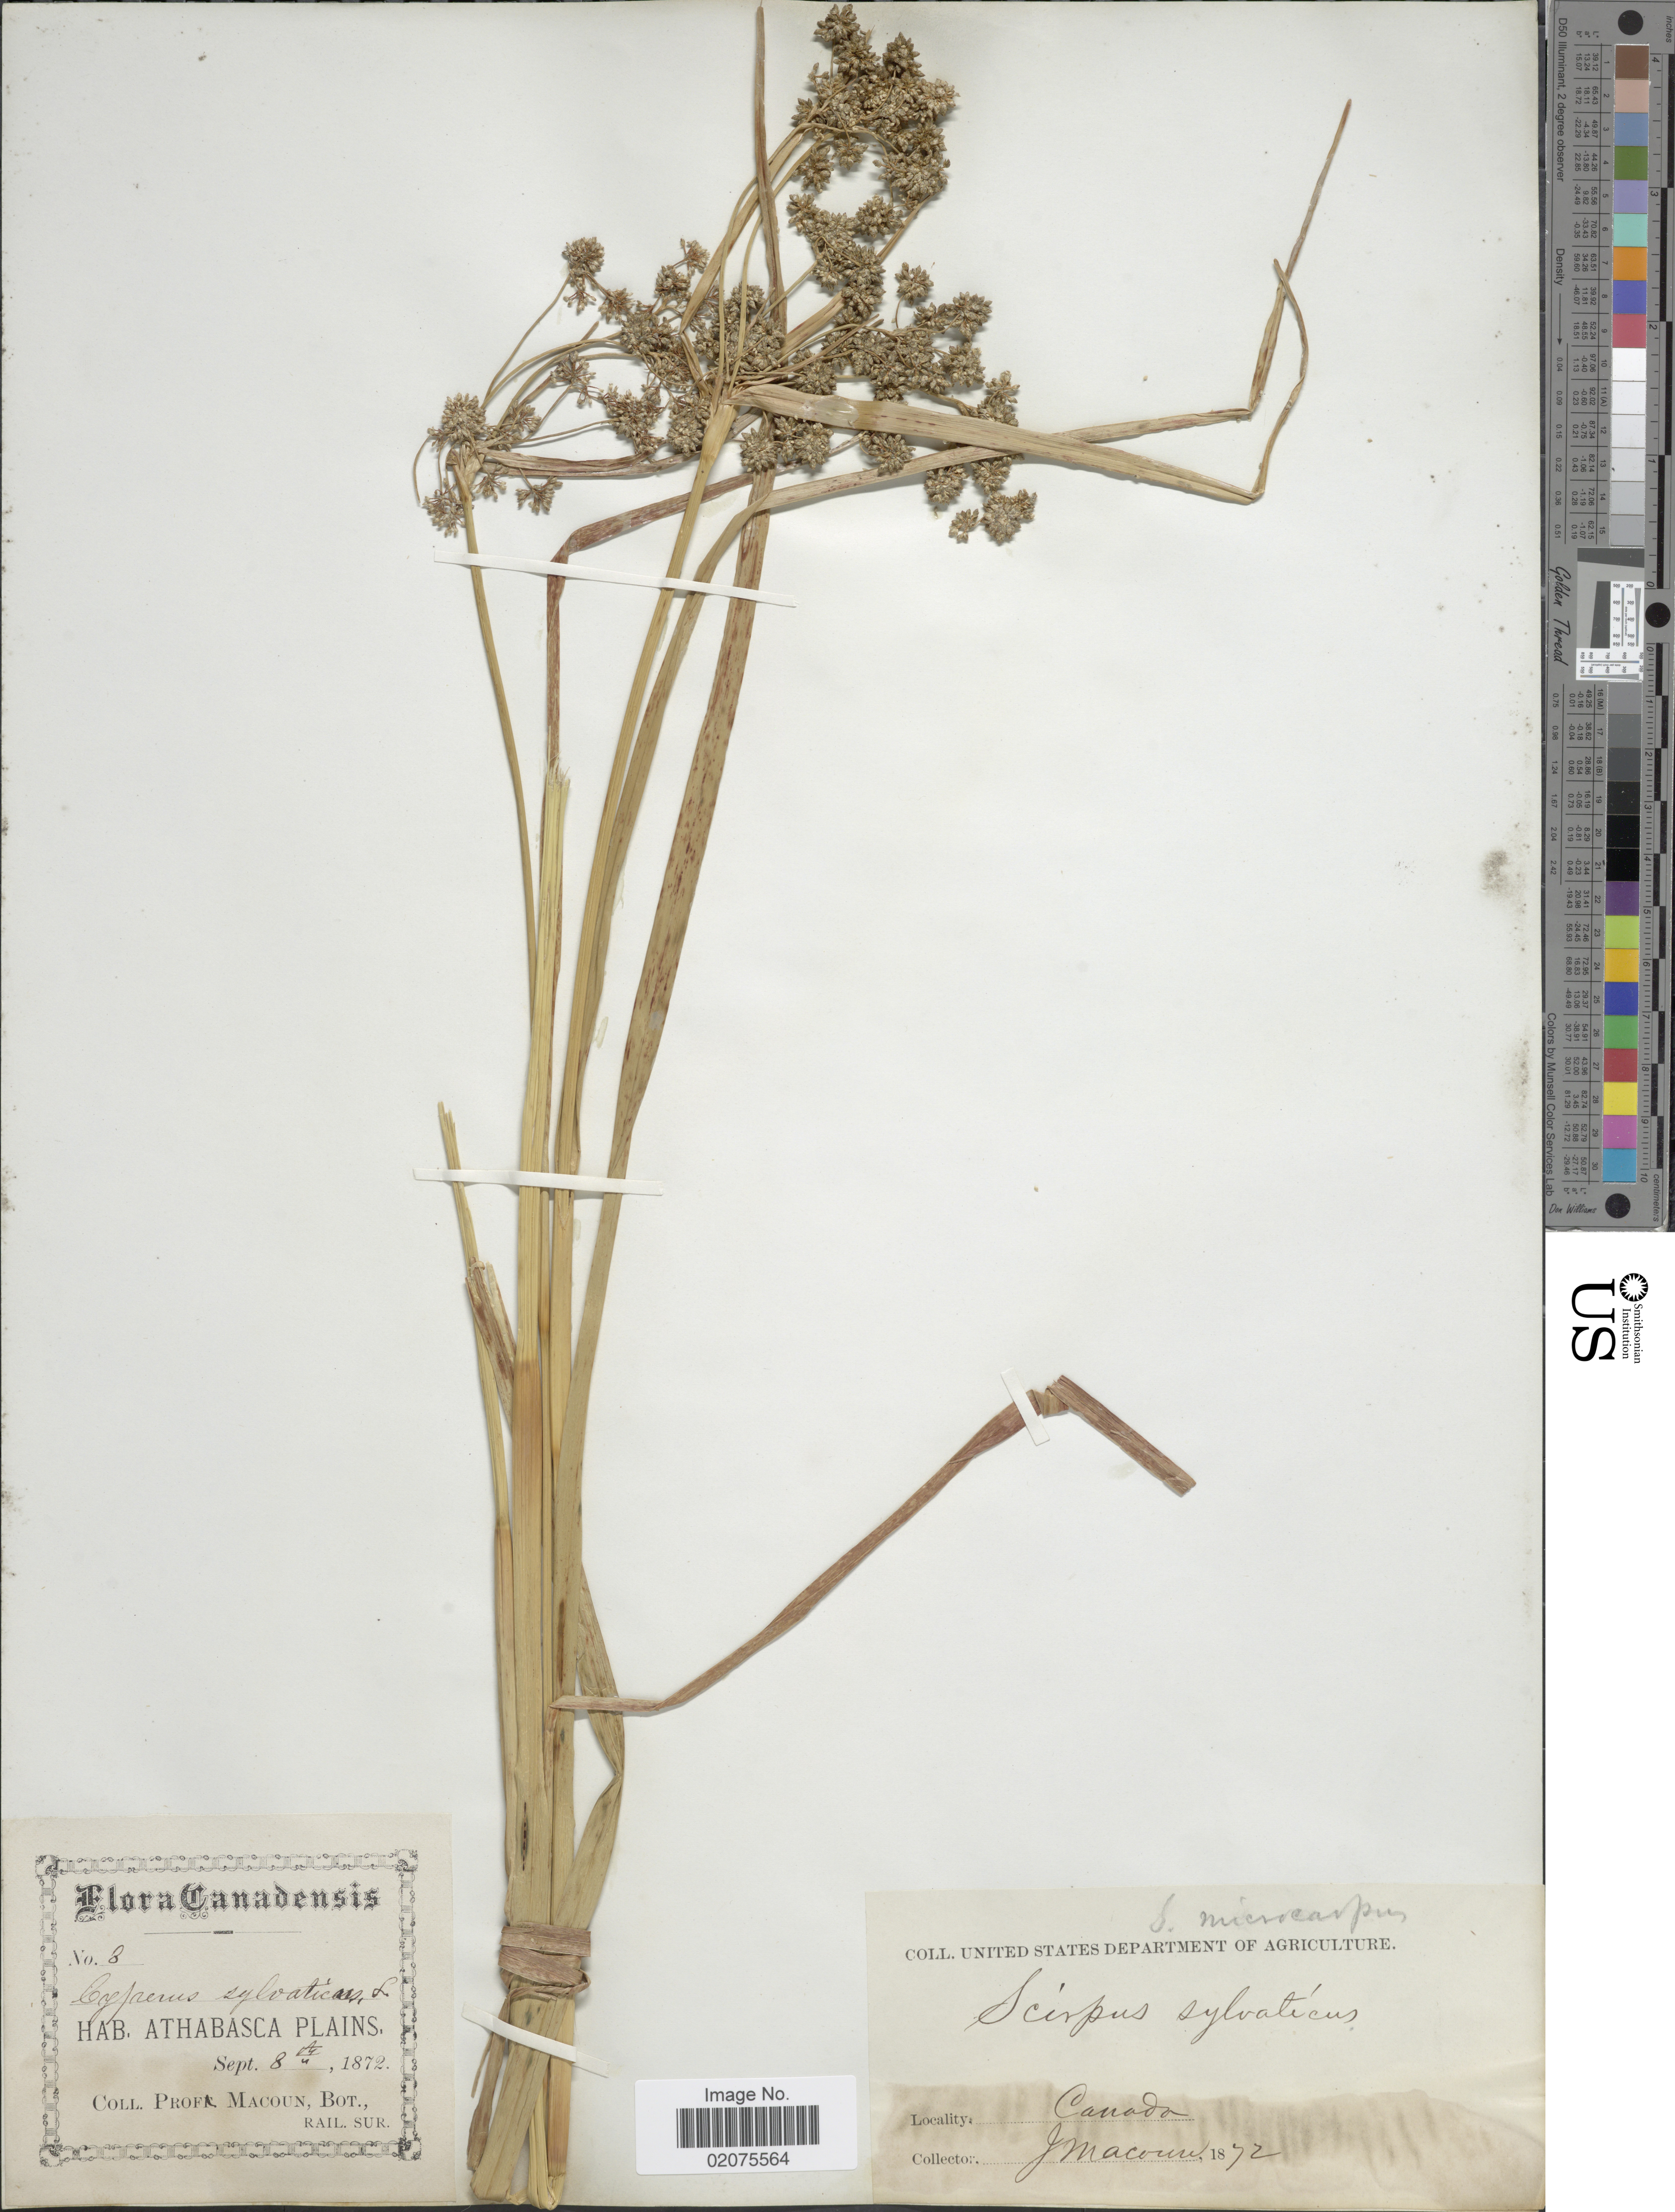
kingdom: Plantae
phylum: Tracheophyta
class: Liliopsida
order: Poales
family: Cyperaceae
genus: Scirpus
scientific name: Scirpus microcarpus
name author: J. Presl & C. Presl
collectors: J. Macoun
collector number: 8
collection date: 1872-09-08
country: Canada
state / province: Alberta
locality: Canadensis. Athabasca Plains